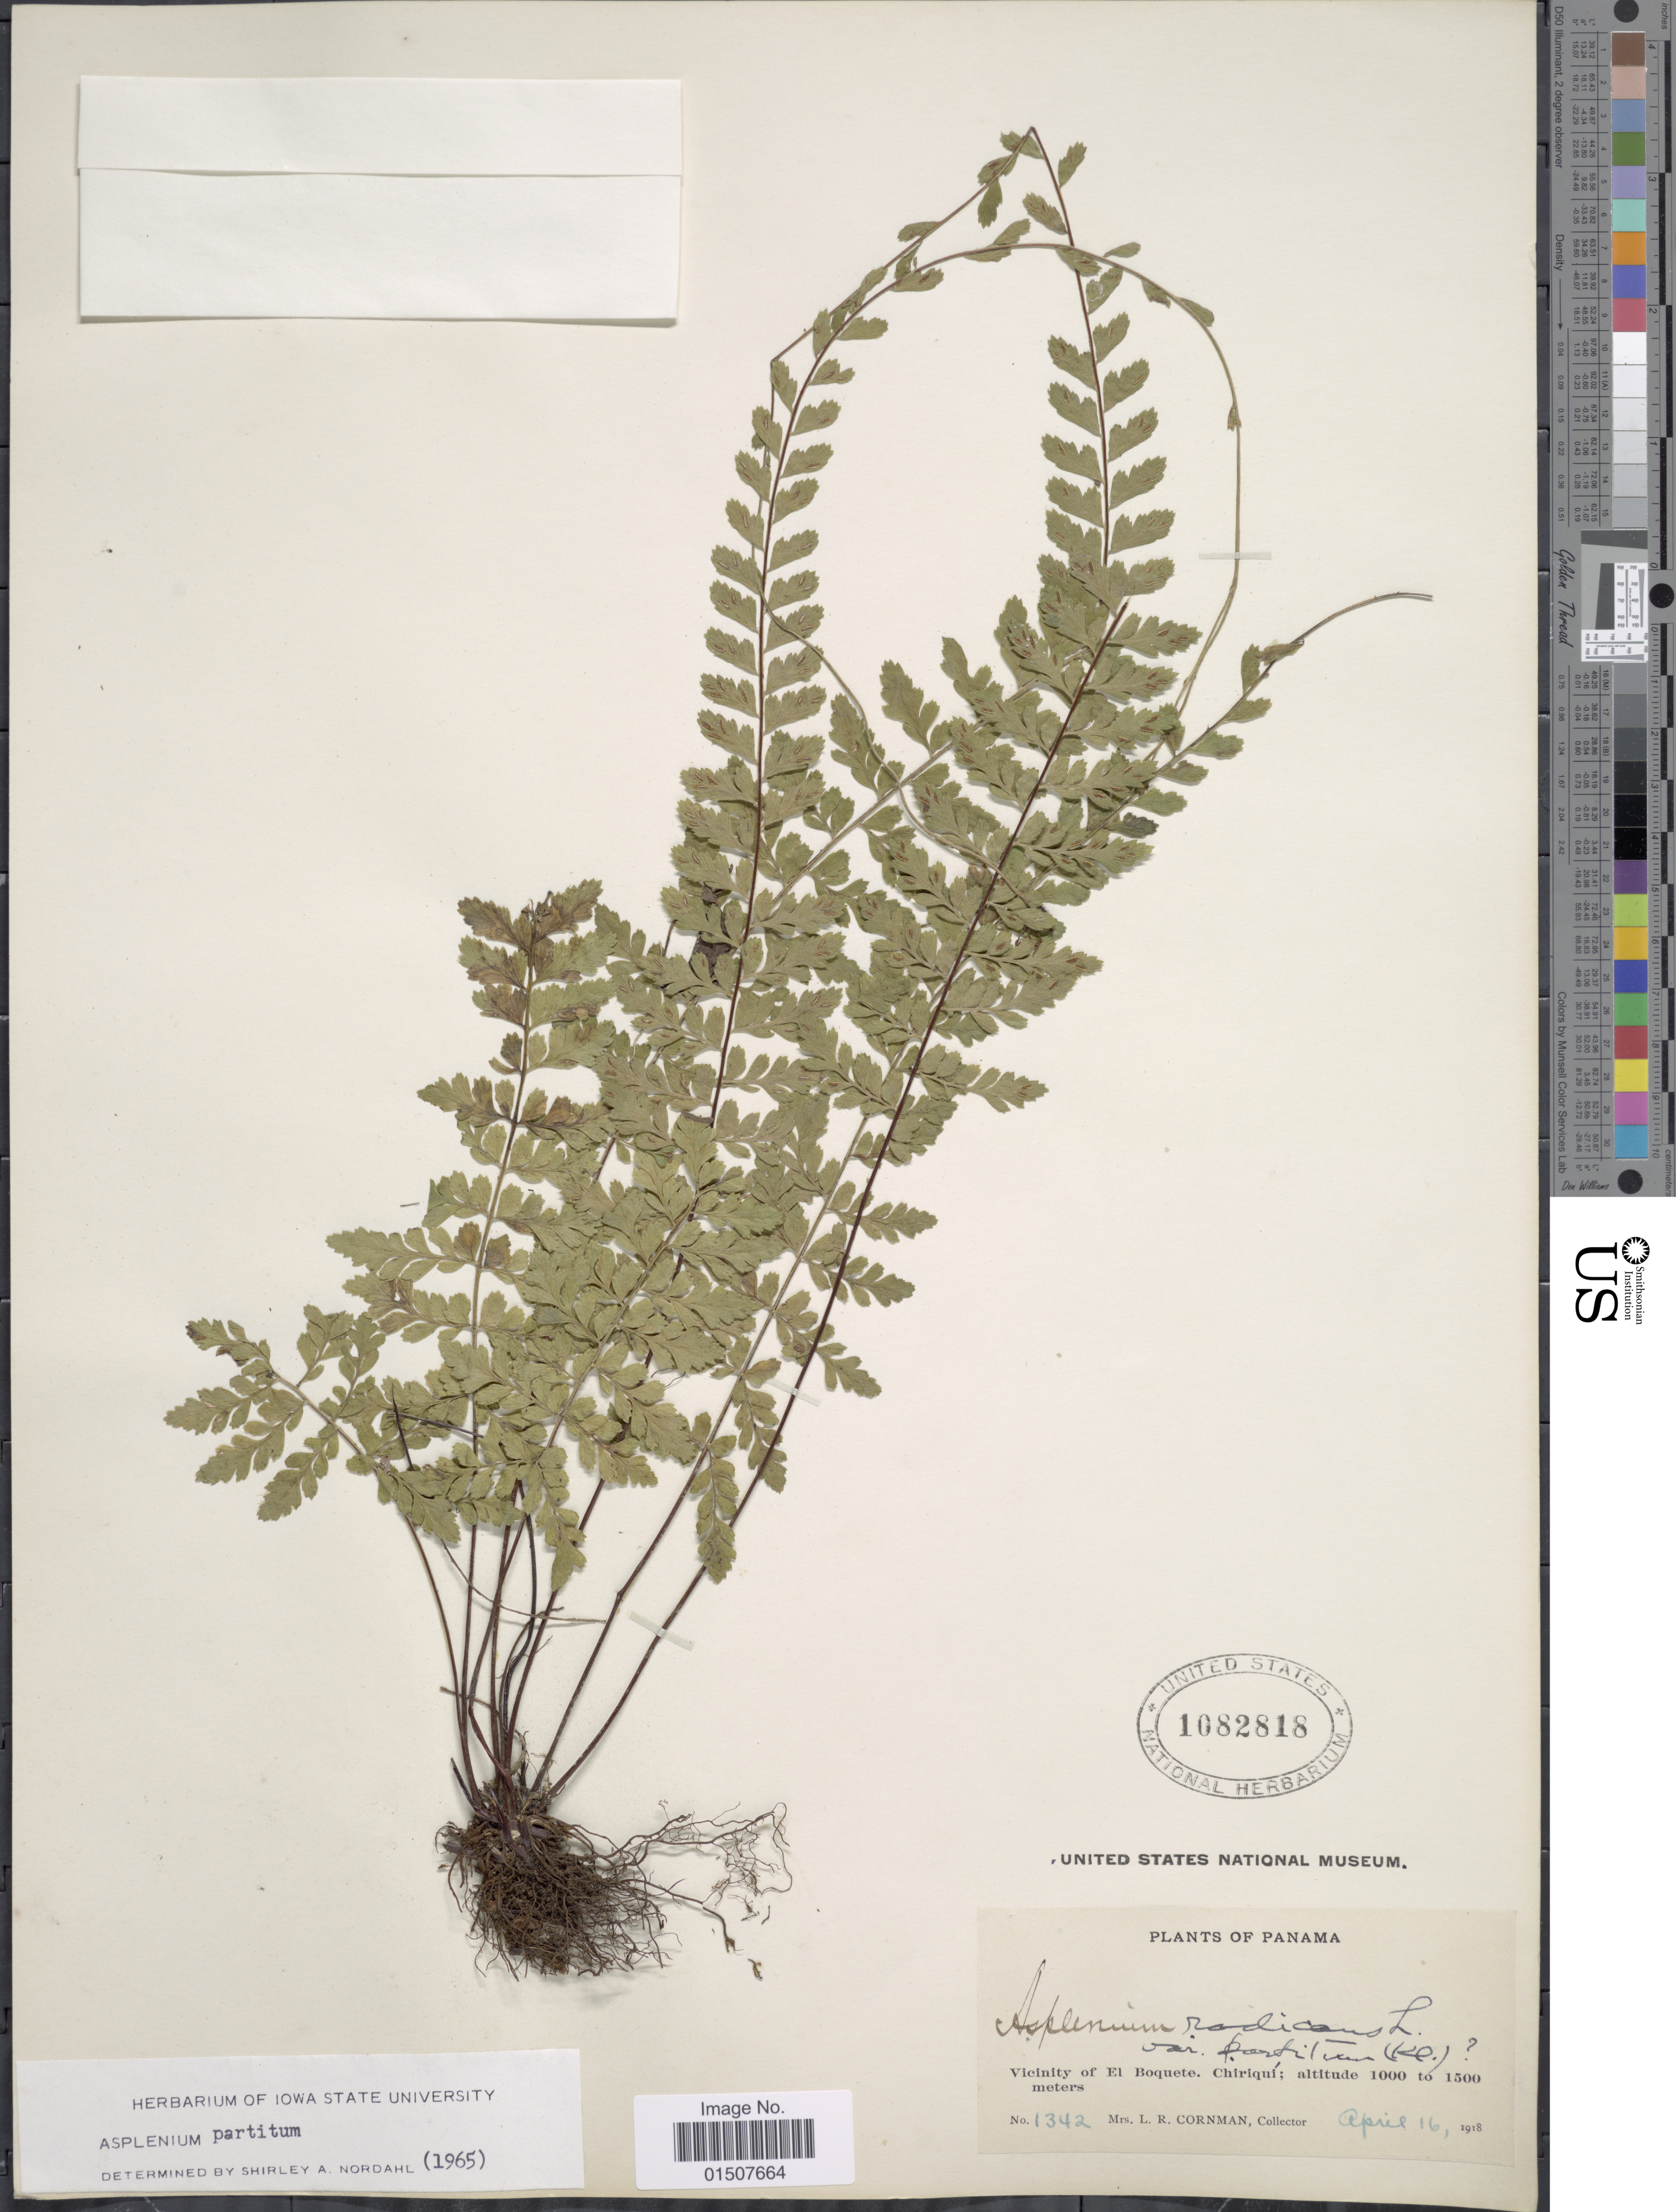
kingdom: Plantae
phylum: Tracheophyta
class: Polypodiopsida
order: Polypodiales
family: Aspleniaceae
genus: Asplenium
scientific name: Asplenium radicans var. partitum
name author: (Klotzsch) Hieron.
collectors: L. Cornman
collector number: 1342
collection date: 1918-04-16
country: Panama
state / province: Chiriqui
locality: Vicinity of El Boquete. Chiriqui.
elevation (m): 1000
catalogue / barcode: US 1082818